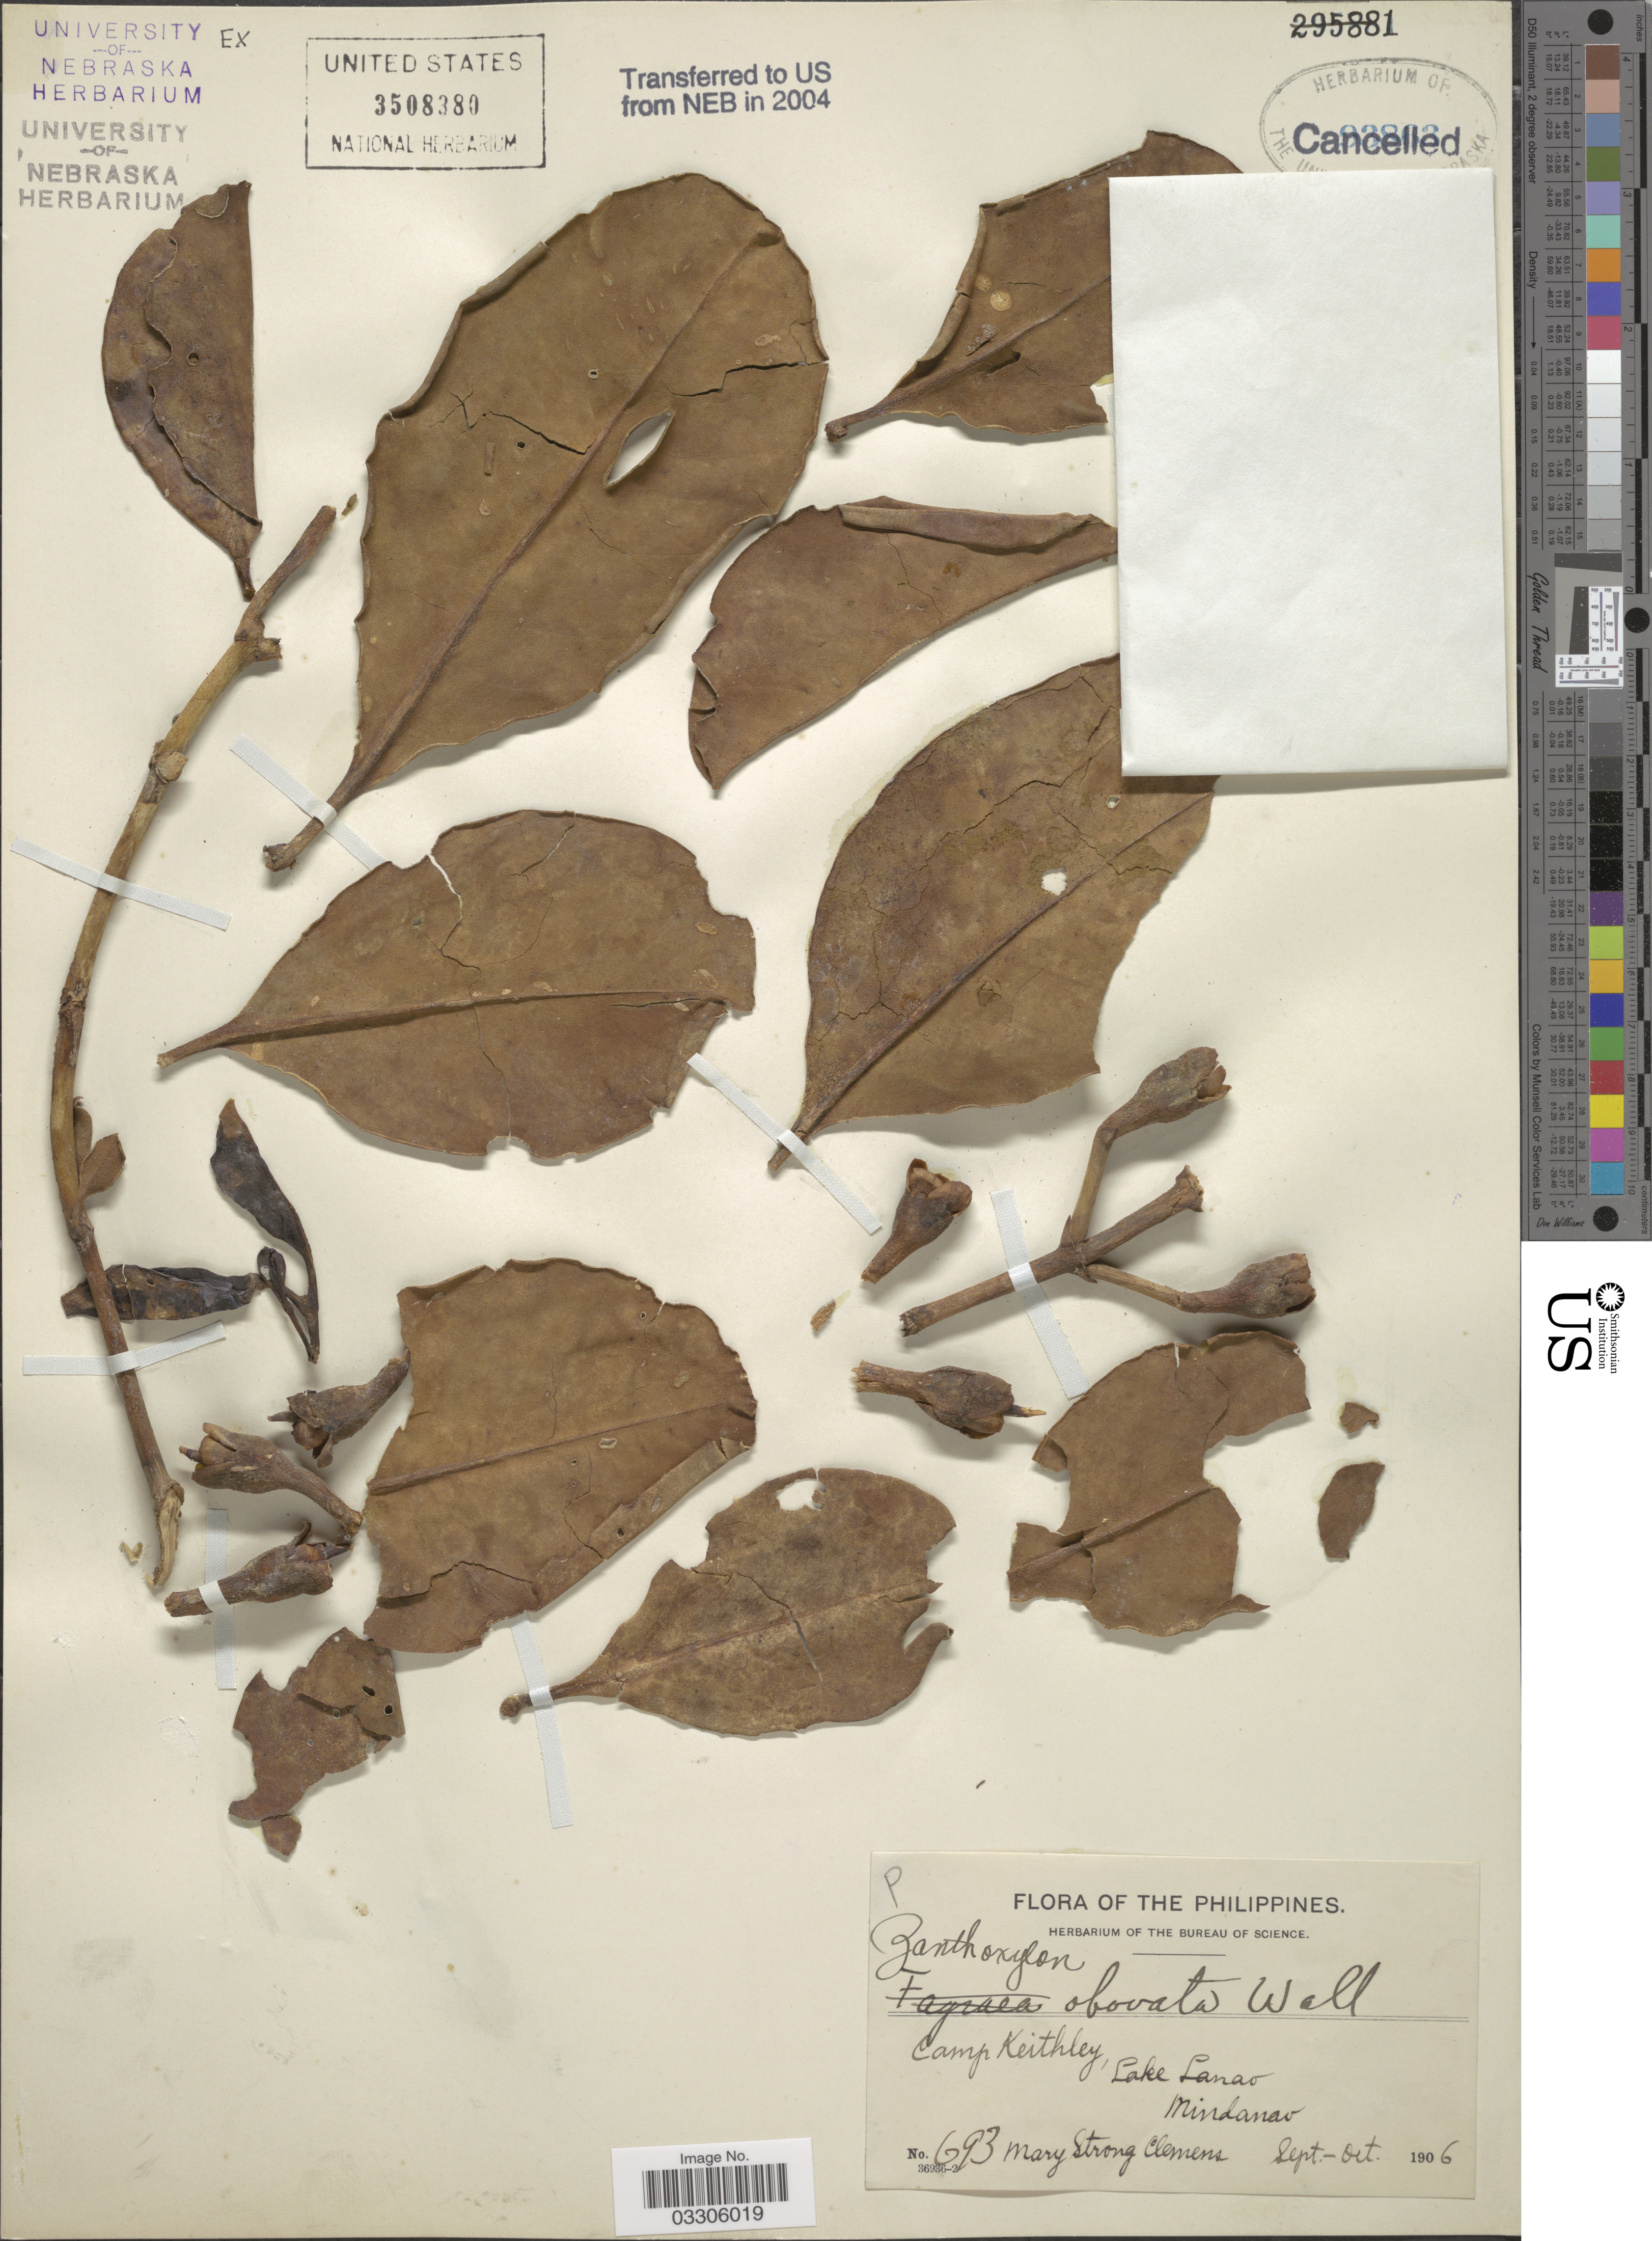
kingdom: Plantae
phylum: Tracheophyta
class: Magnoliopsida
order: Gentianales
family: Gentianaceae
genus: Fagraea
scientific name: Fagraea ceilanica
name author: Thunb.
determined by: Strong, Mark T., (BOT), Smithsonian Institution - National Museum of Natural History (UNITED STATES)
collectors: M. S. Clemens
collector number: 693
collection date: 1906-09/1906-10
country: Philippines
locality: Camp Keithley, Lake Lanao, Mindanao.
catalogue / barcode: US 3508380